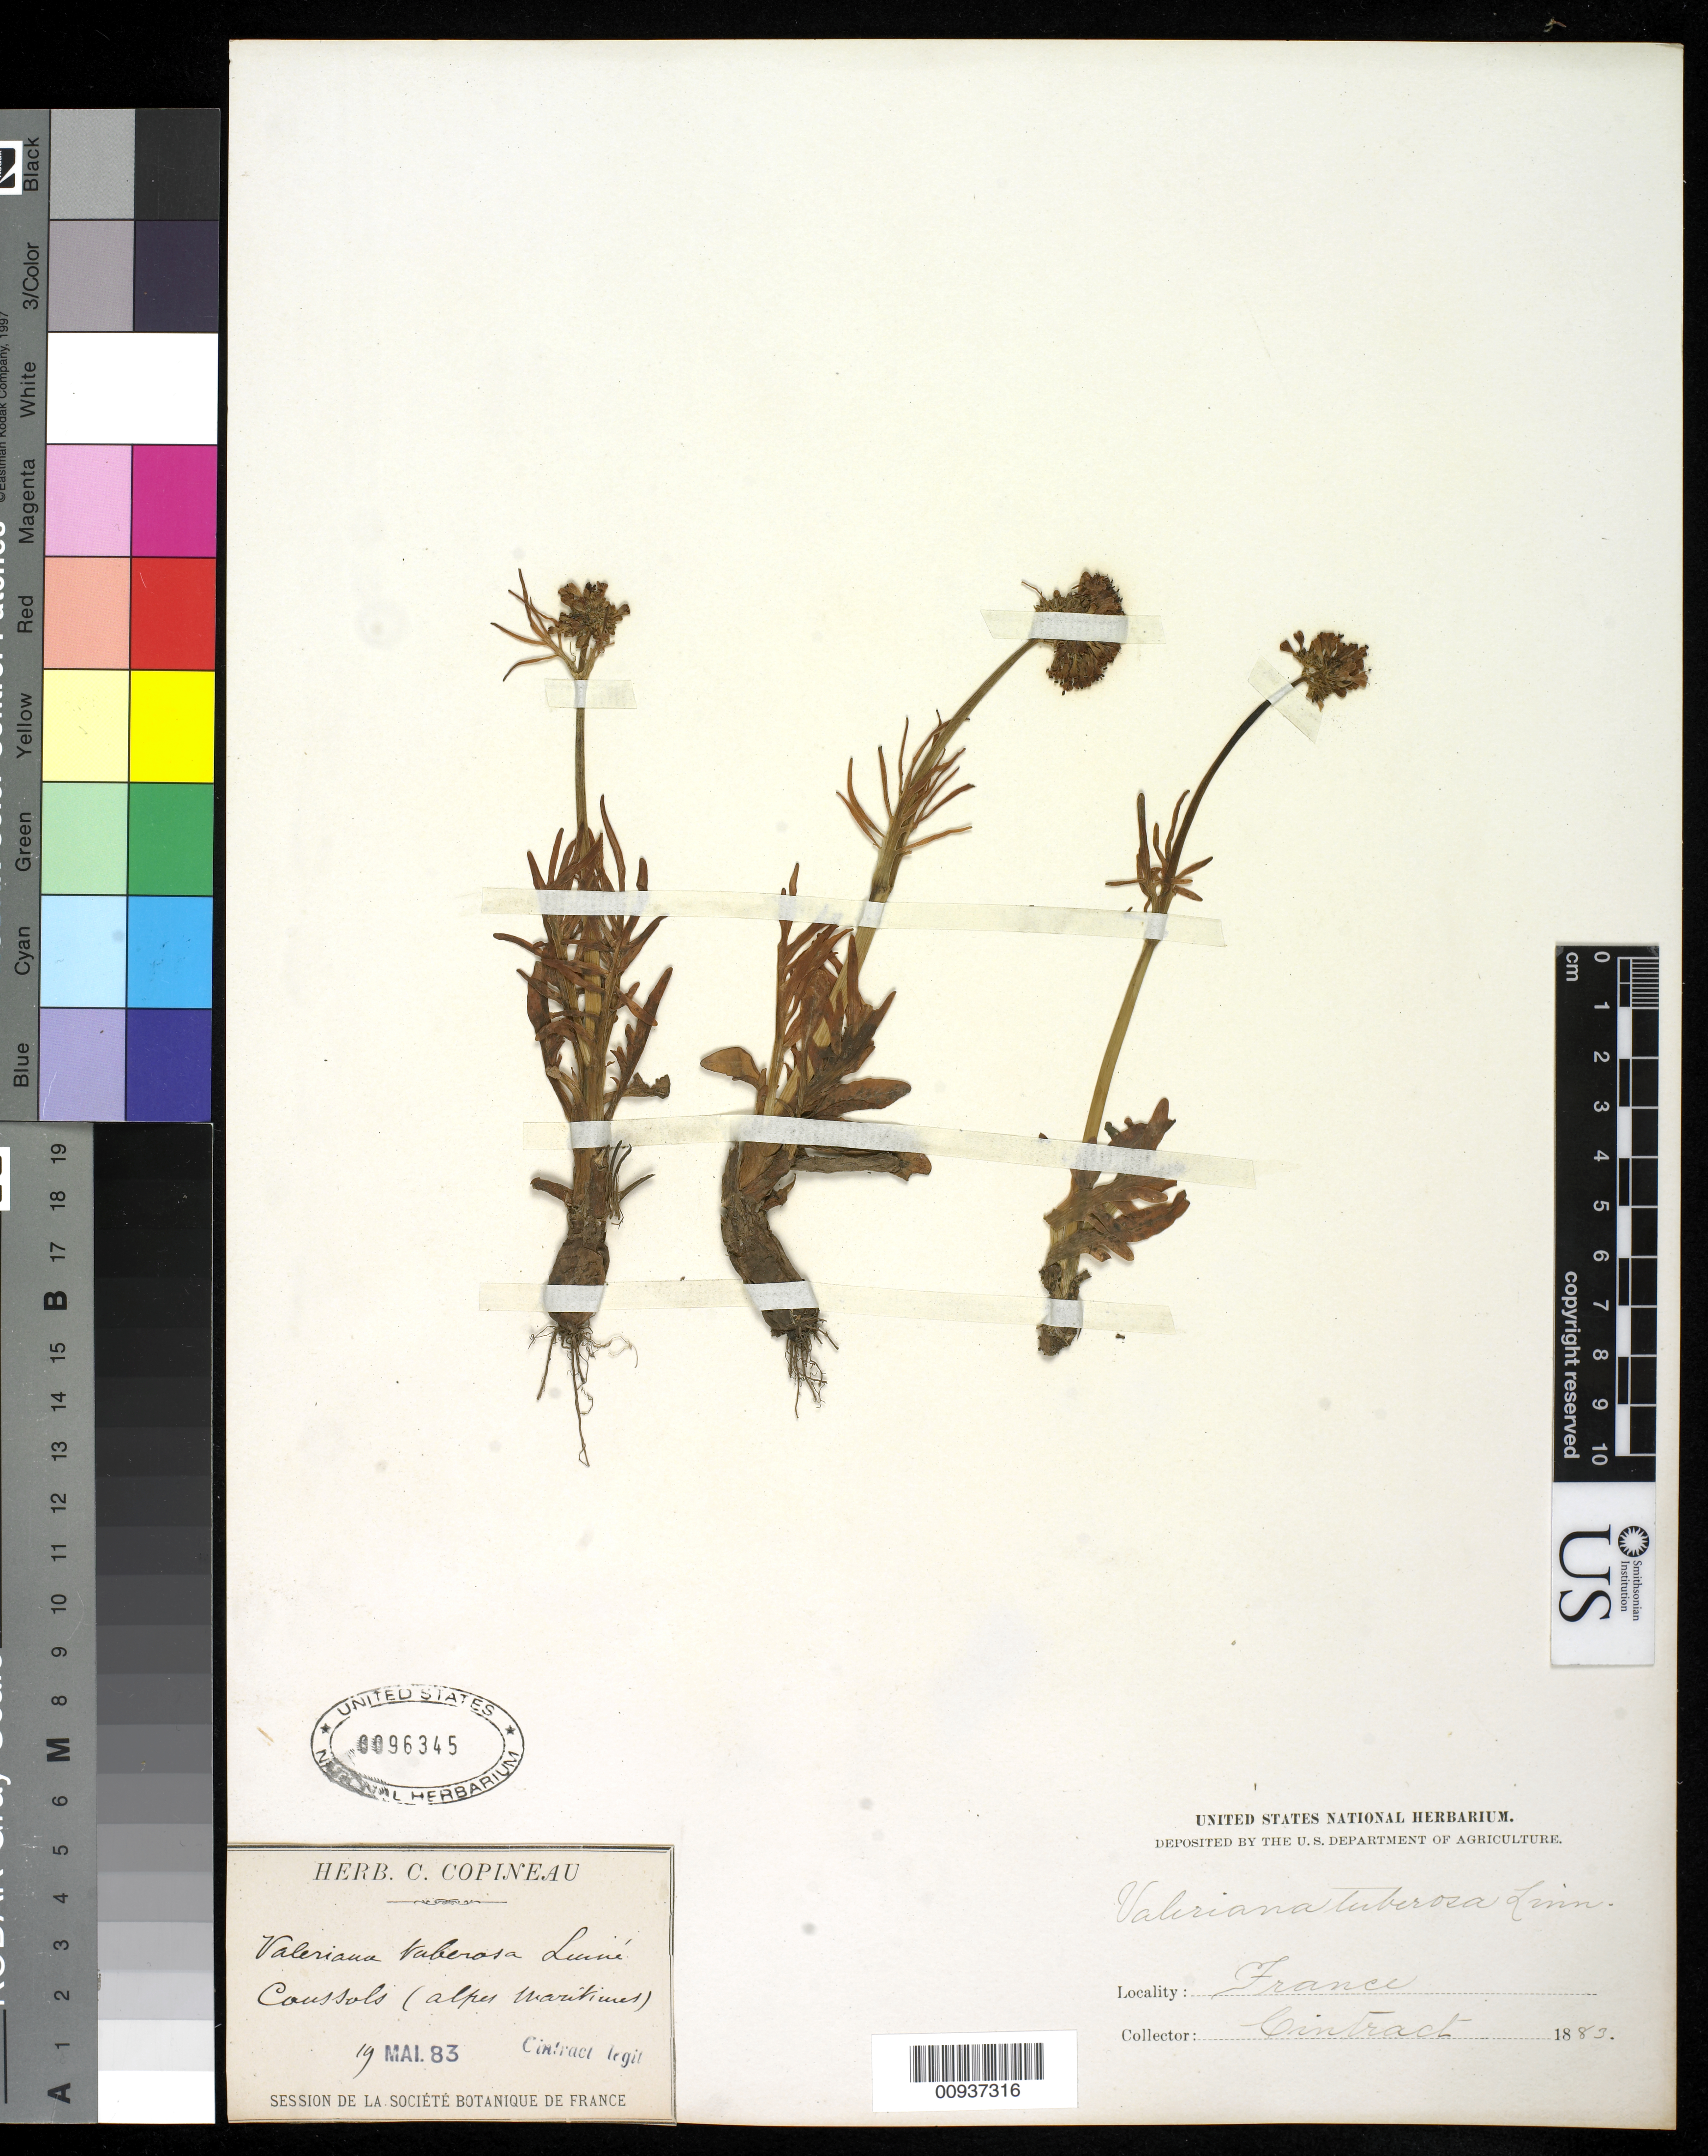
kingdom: Plantae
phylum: Tracheophyta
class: Magnoliopsida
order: Dipsacales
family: Caprifoliaceae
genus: Valeriana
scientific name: Valeriana tuberosa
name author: L.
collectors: Cintract, --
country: France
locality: Coussols, Maritines Alpes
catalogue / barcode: US 96345